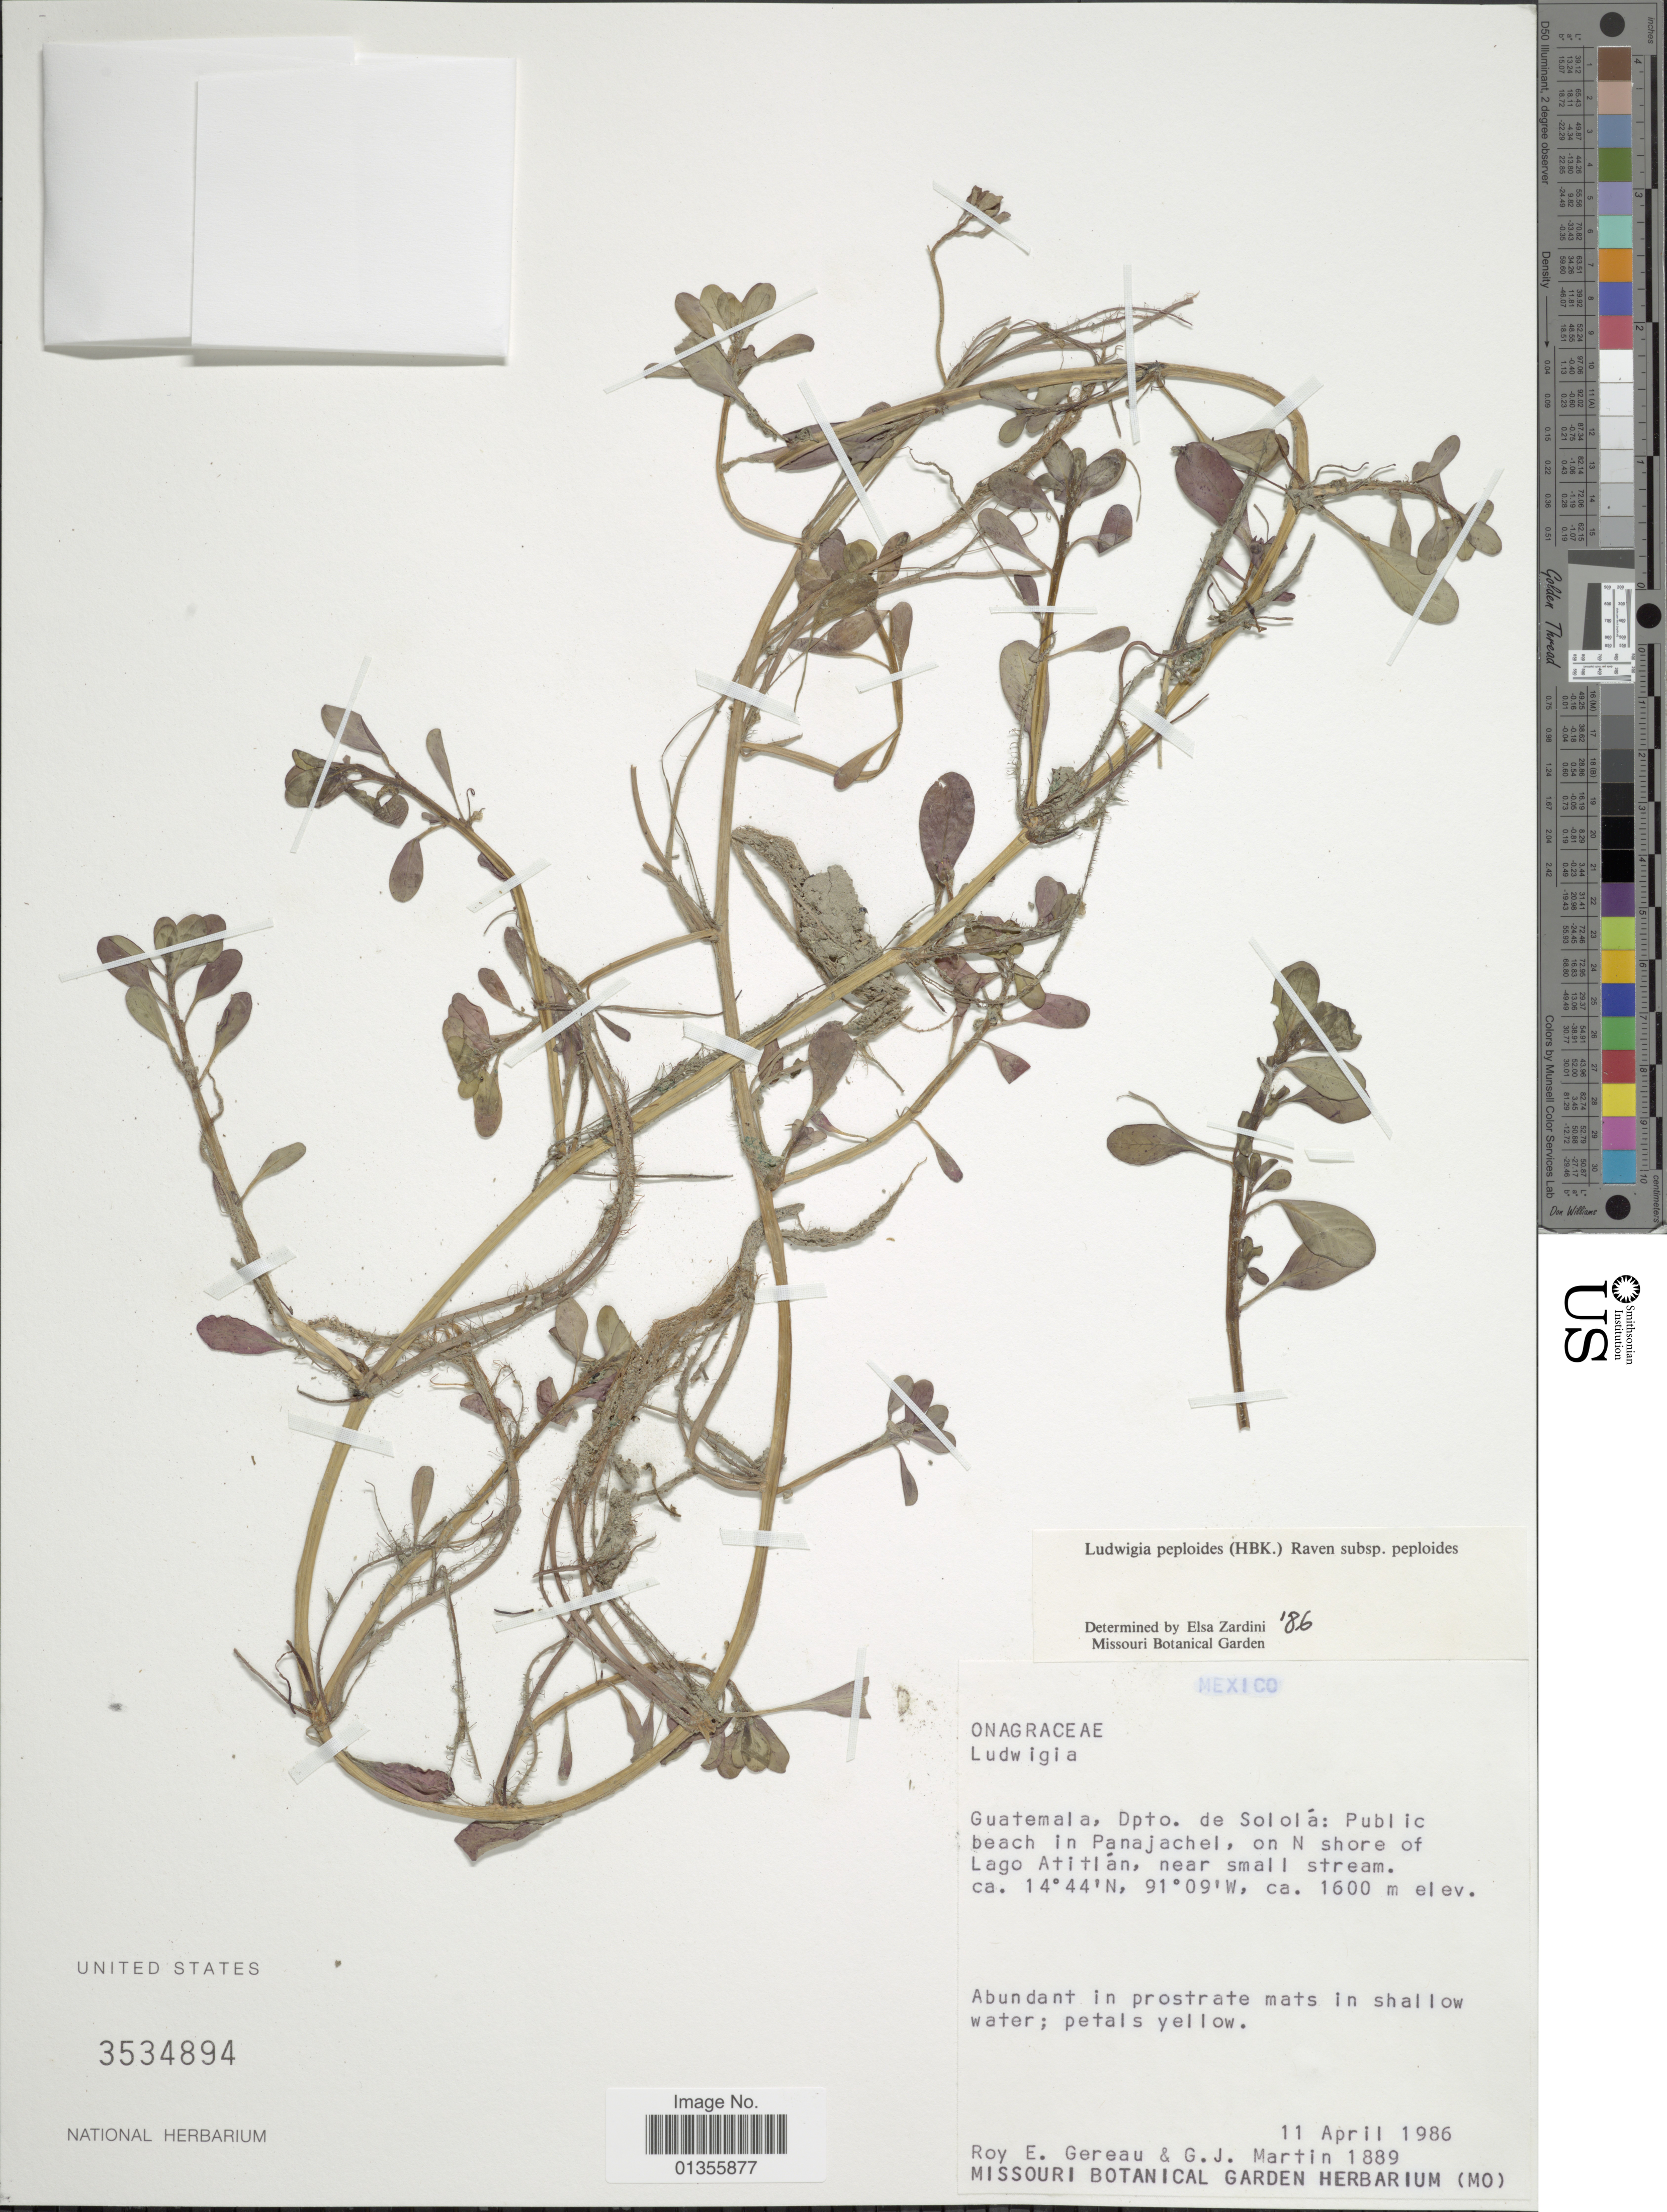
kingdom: Plantae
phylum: Tracheophyta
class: Magnoliopsida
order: Myrtales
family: Onagraceae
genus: Ludwigia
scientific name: Ludwigia peploides subsp. peploides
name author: (Kunth) P.H. Raven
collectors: R. E. Gereau & G. J. Martin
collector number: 1889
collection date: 1986-04-11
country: Guatemala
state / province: Sololá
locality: Dpto. de Sololá: Public beach in Panajachel, on N shore of Lago Atitlán, near small stream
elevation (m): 1600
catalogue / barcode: US 3534894